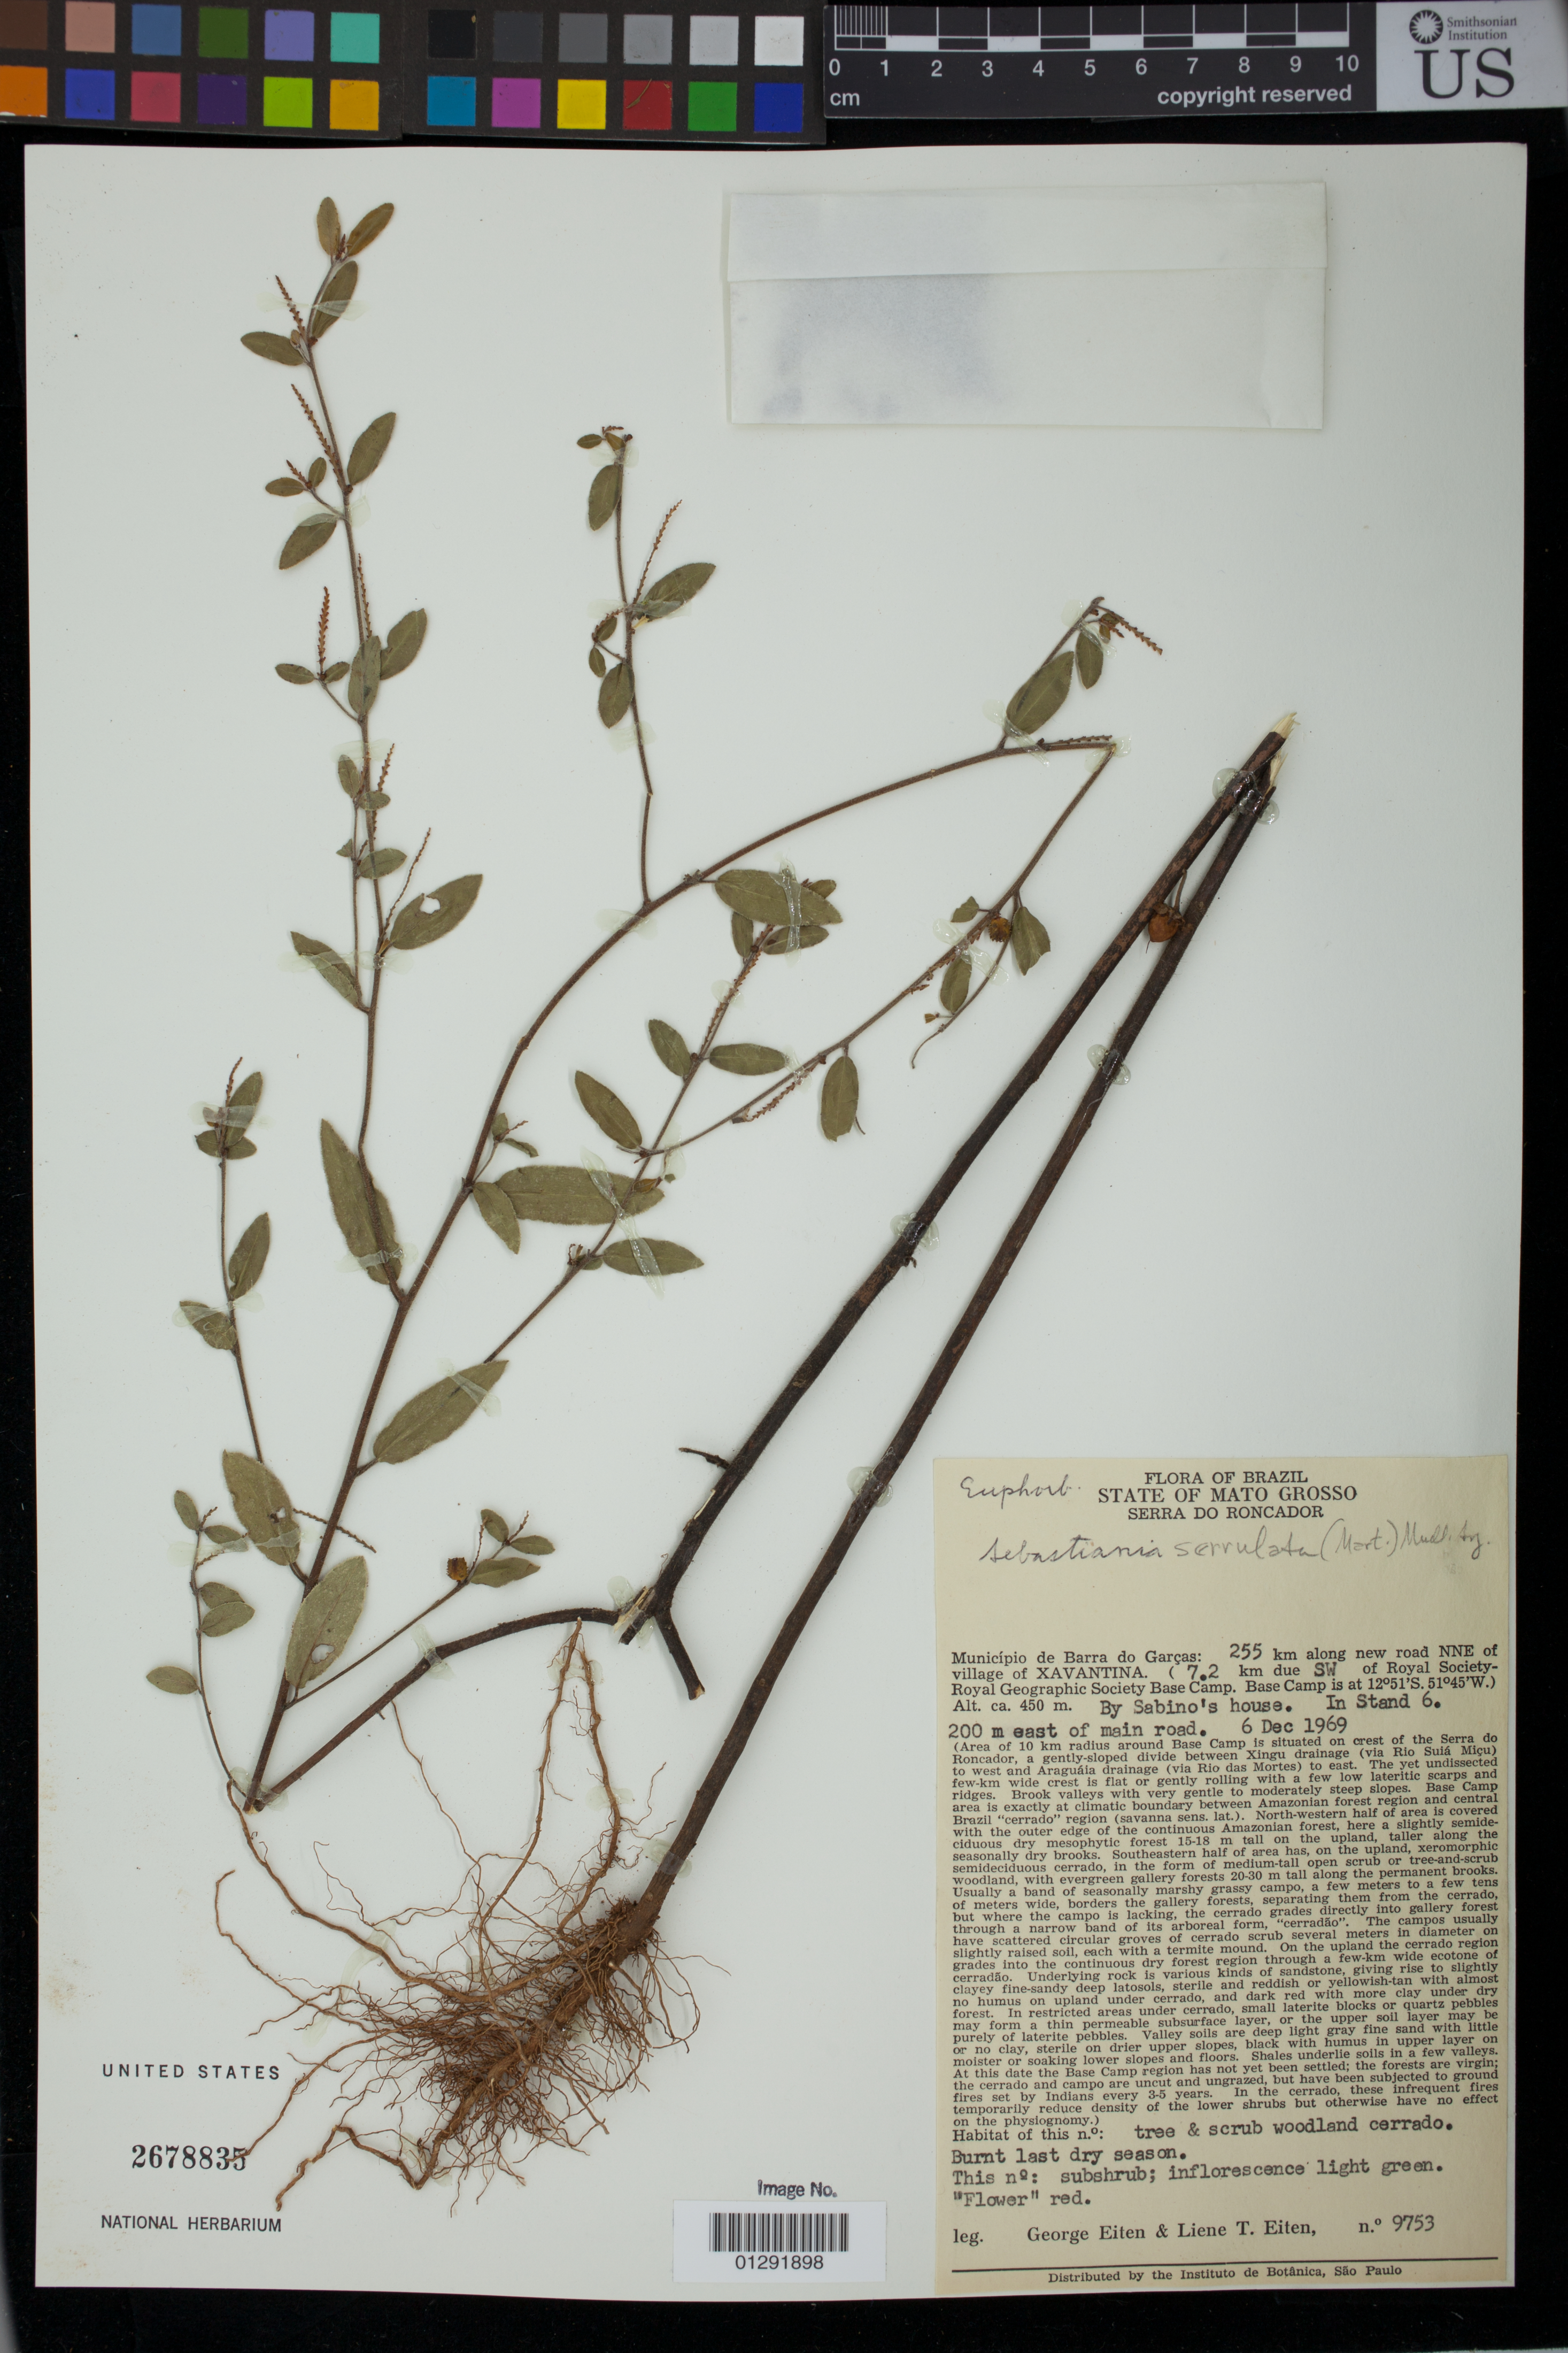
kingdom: Plantae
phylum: Tracheophyta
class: Magnoliopsida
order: Malpighiales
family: Euphorbiaceae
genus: Sebastiania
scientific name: Sebastiania serrulata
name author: (Mart.) Müll. Arg.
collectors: G. Eiten & L. T. Eiten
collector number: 9753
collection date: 1969-12-06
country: Brazil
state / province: Mato Grosso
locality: Serra do Roncador. Municipio Barra do Garcas: 255 km along new road NNE of village of Xavantina. (7.2 km due SW of Royal Society-Royal Geographic Society Base Camp. Base camp coordinates below). By Sabino's house. In Stand 6. 200 m east of main road.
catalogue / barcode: US 2678835